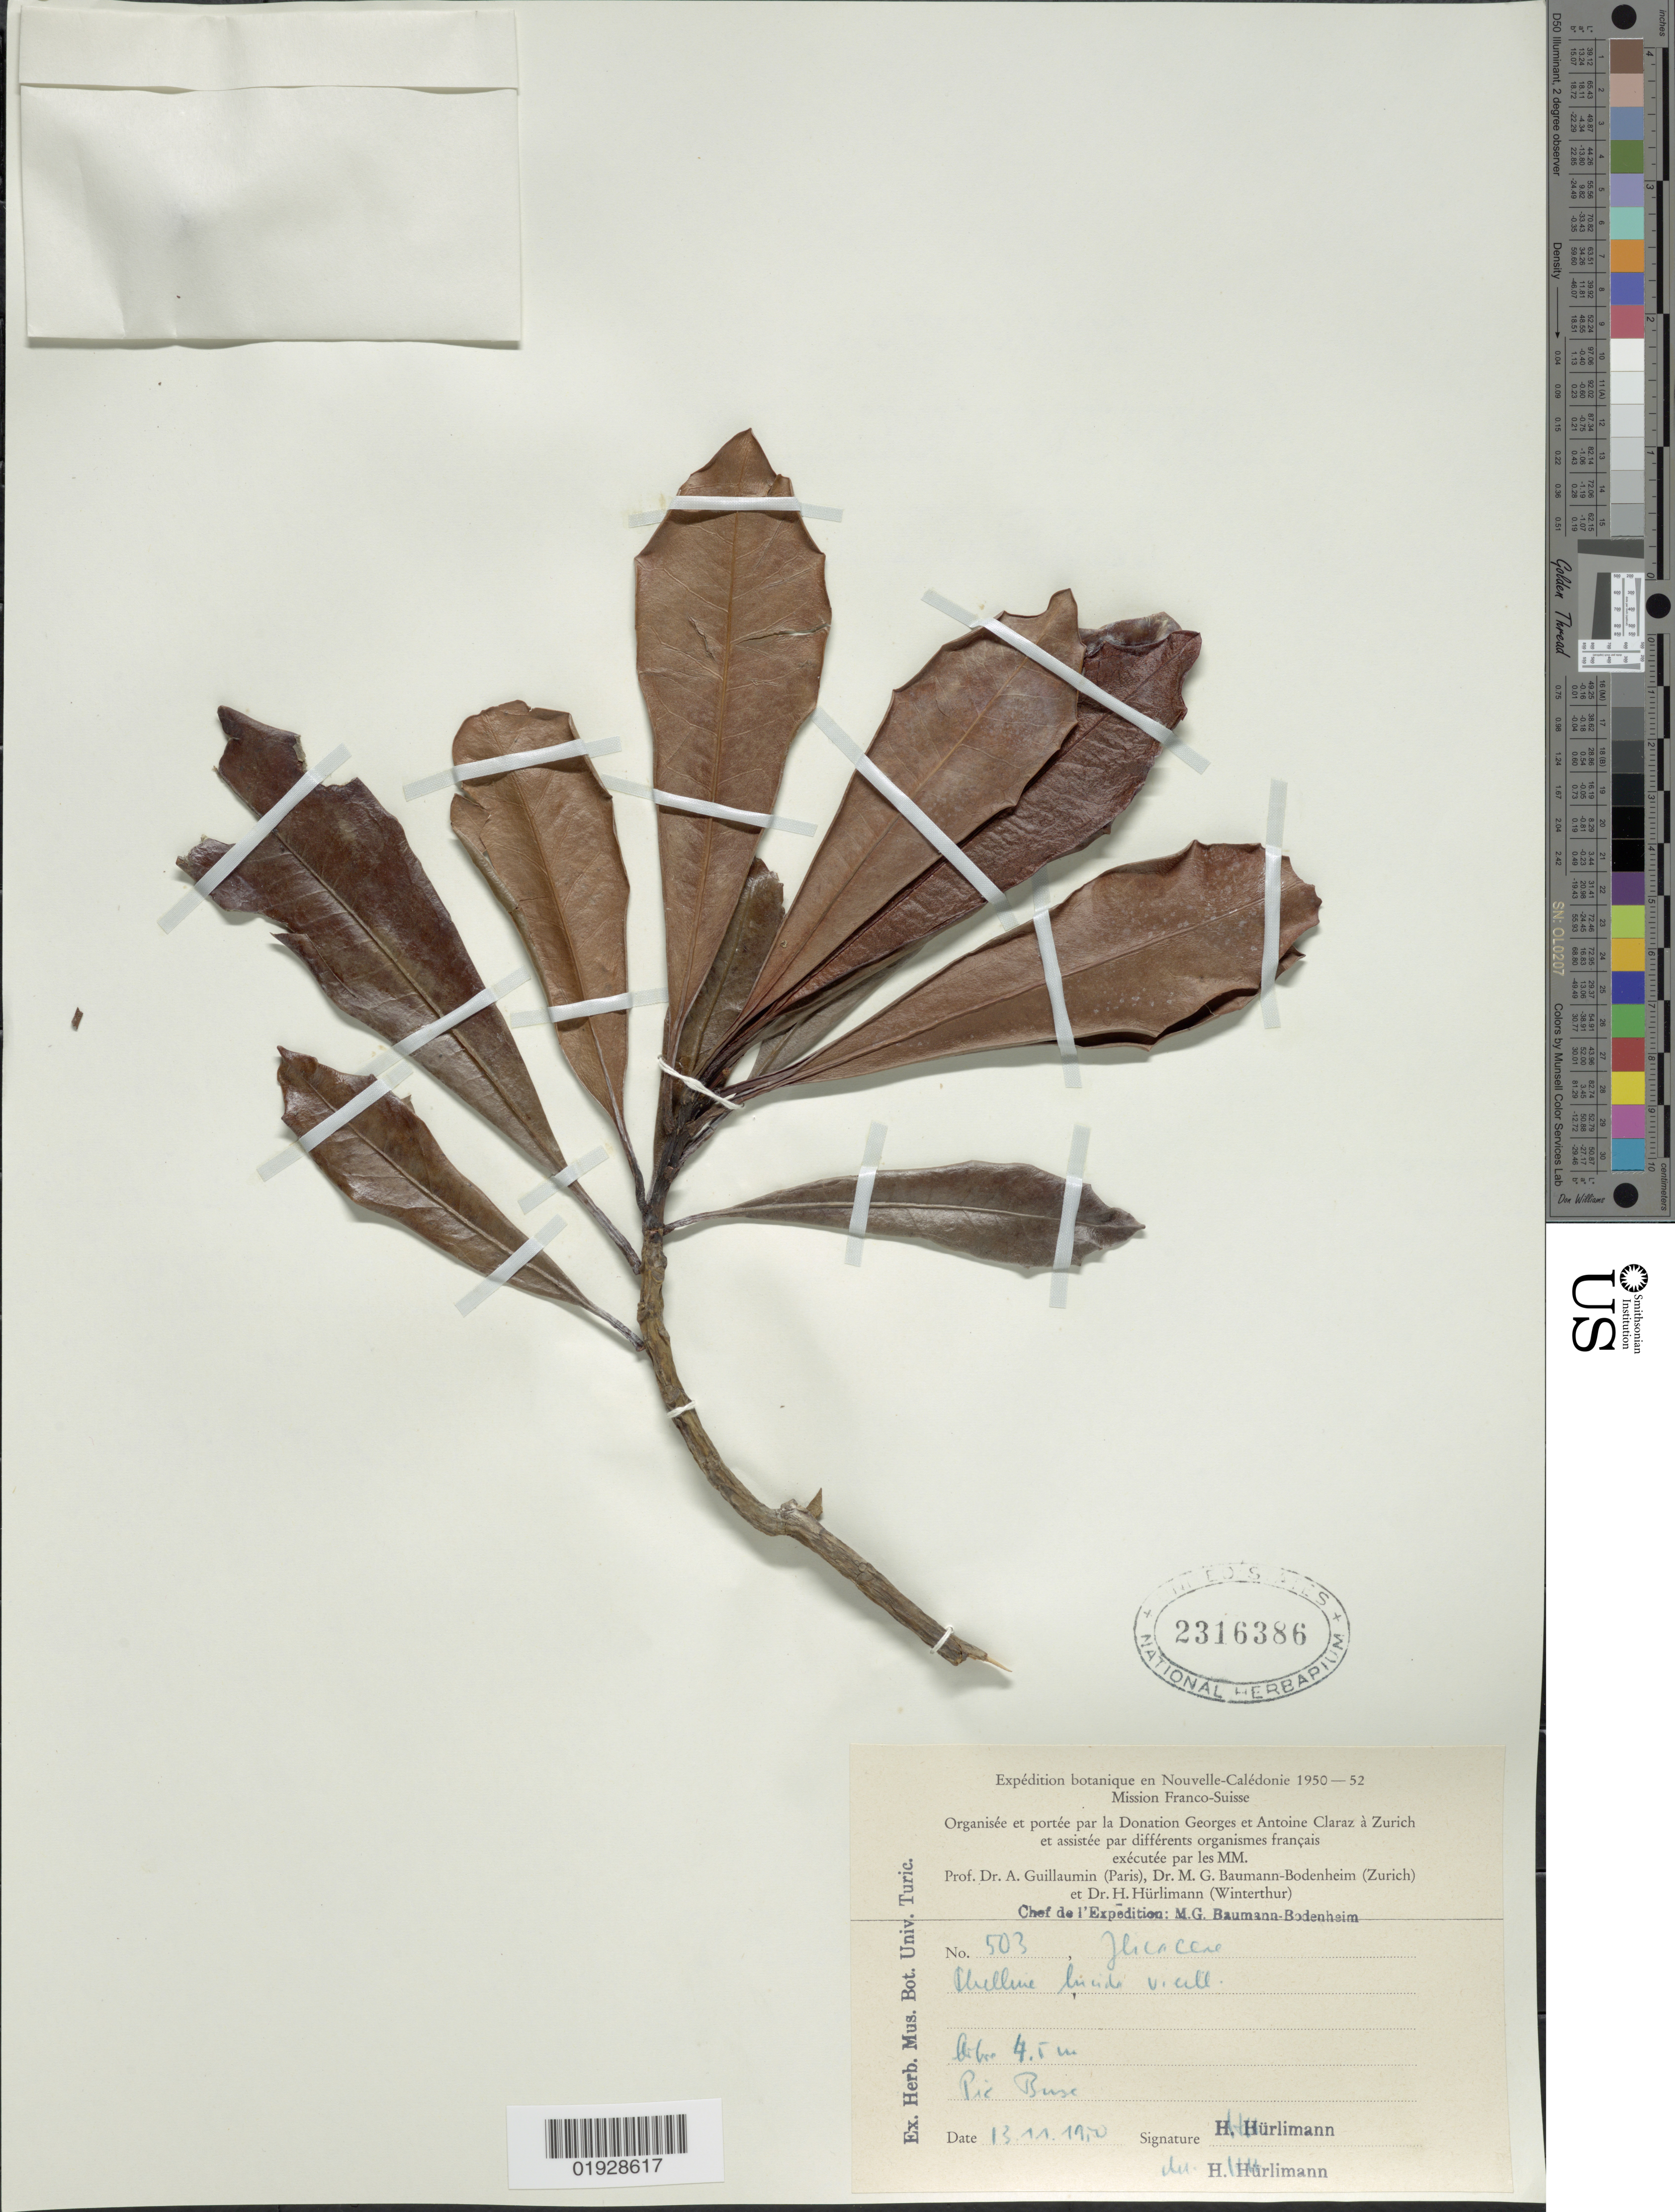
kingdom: Plantae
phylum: Tracheophyta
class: Magnoliopsida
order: Asterales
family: Phellinaceae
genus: Phelline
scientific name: Phelline lucida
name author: Vieill. ex Baill.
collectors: H. Hürlimann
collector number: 503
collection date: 1950-11-13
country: New Caledonia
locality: Pic Buse.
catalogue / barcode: US 2316386